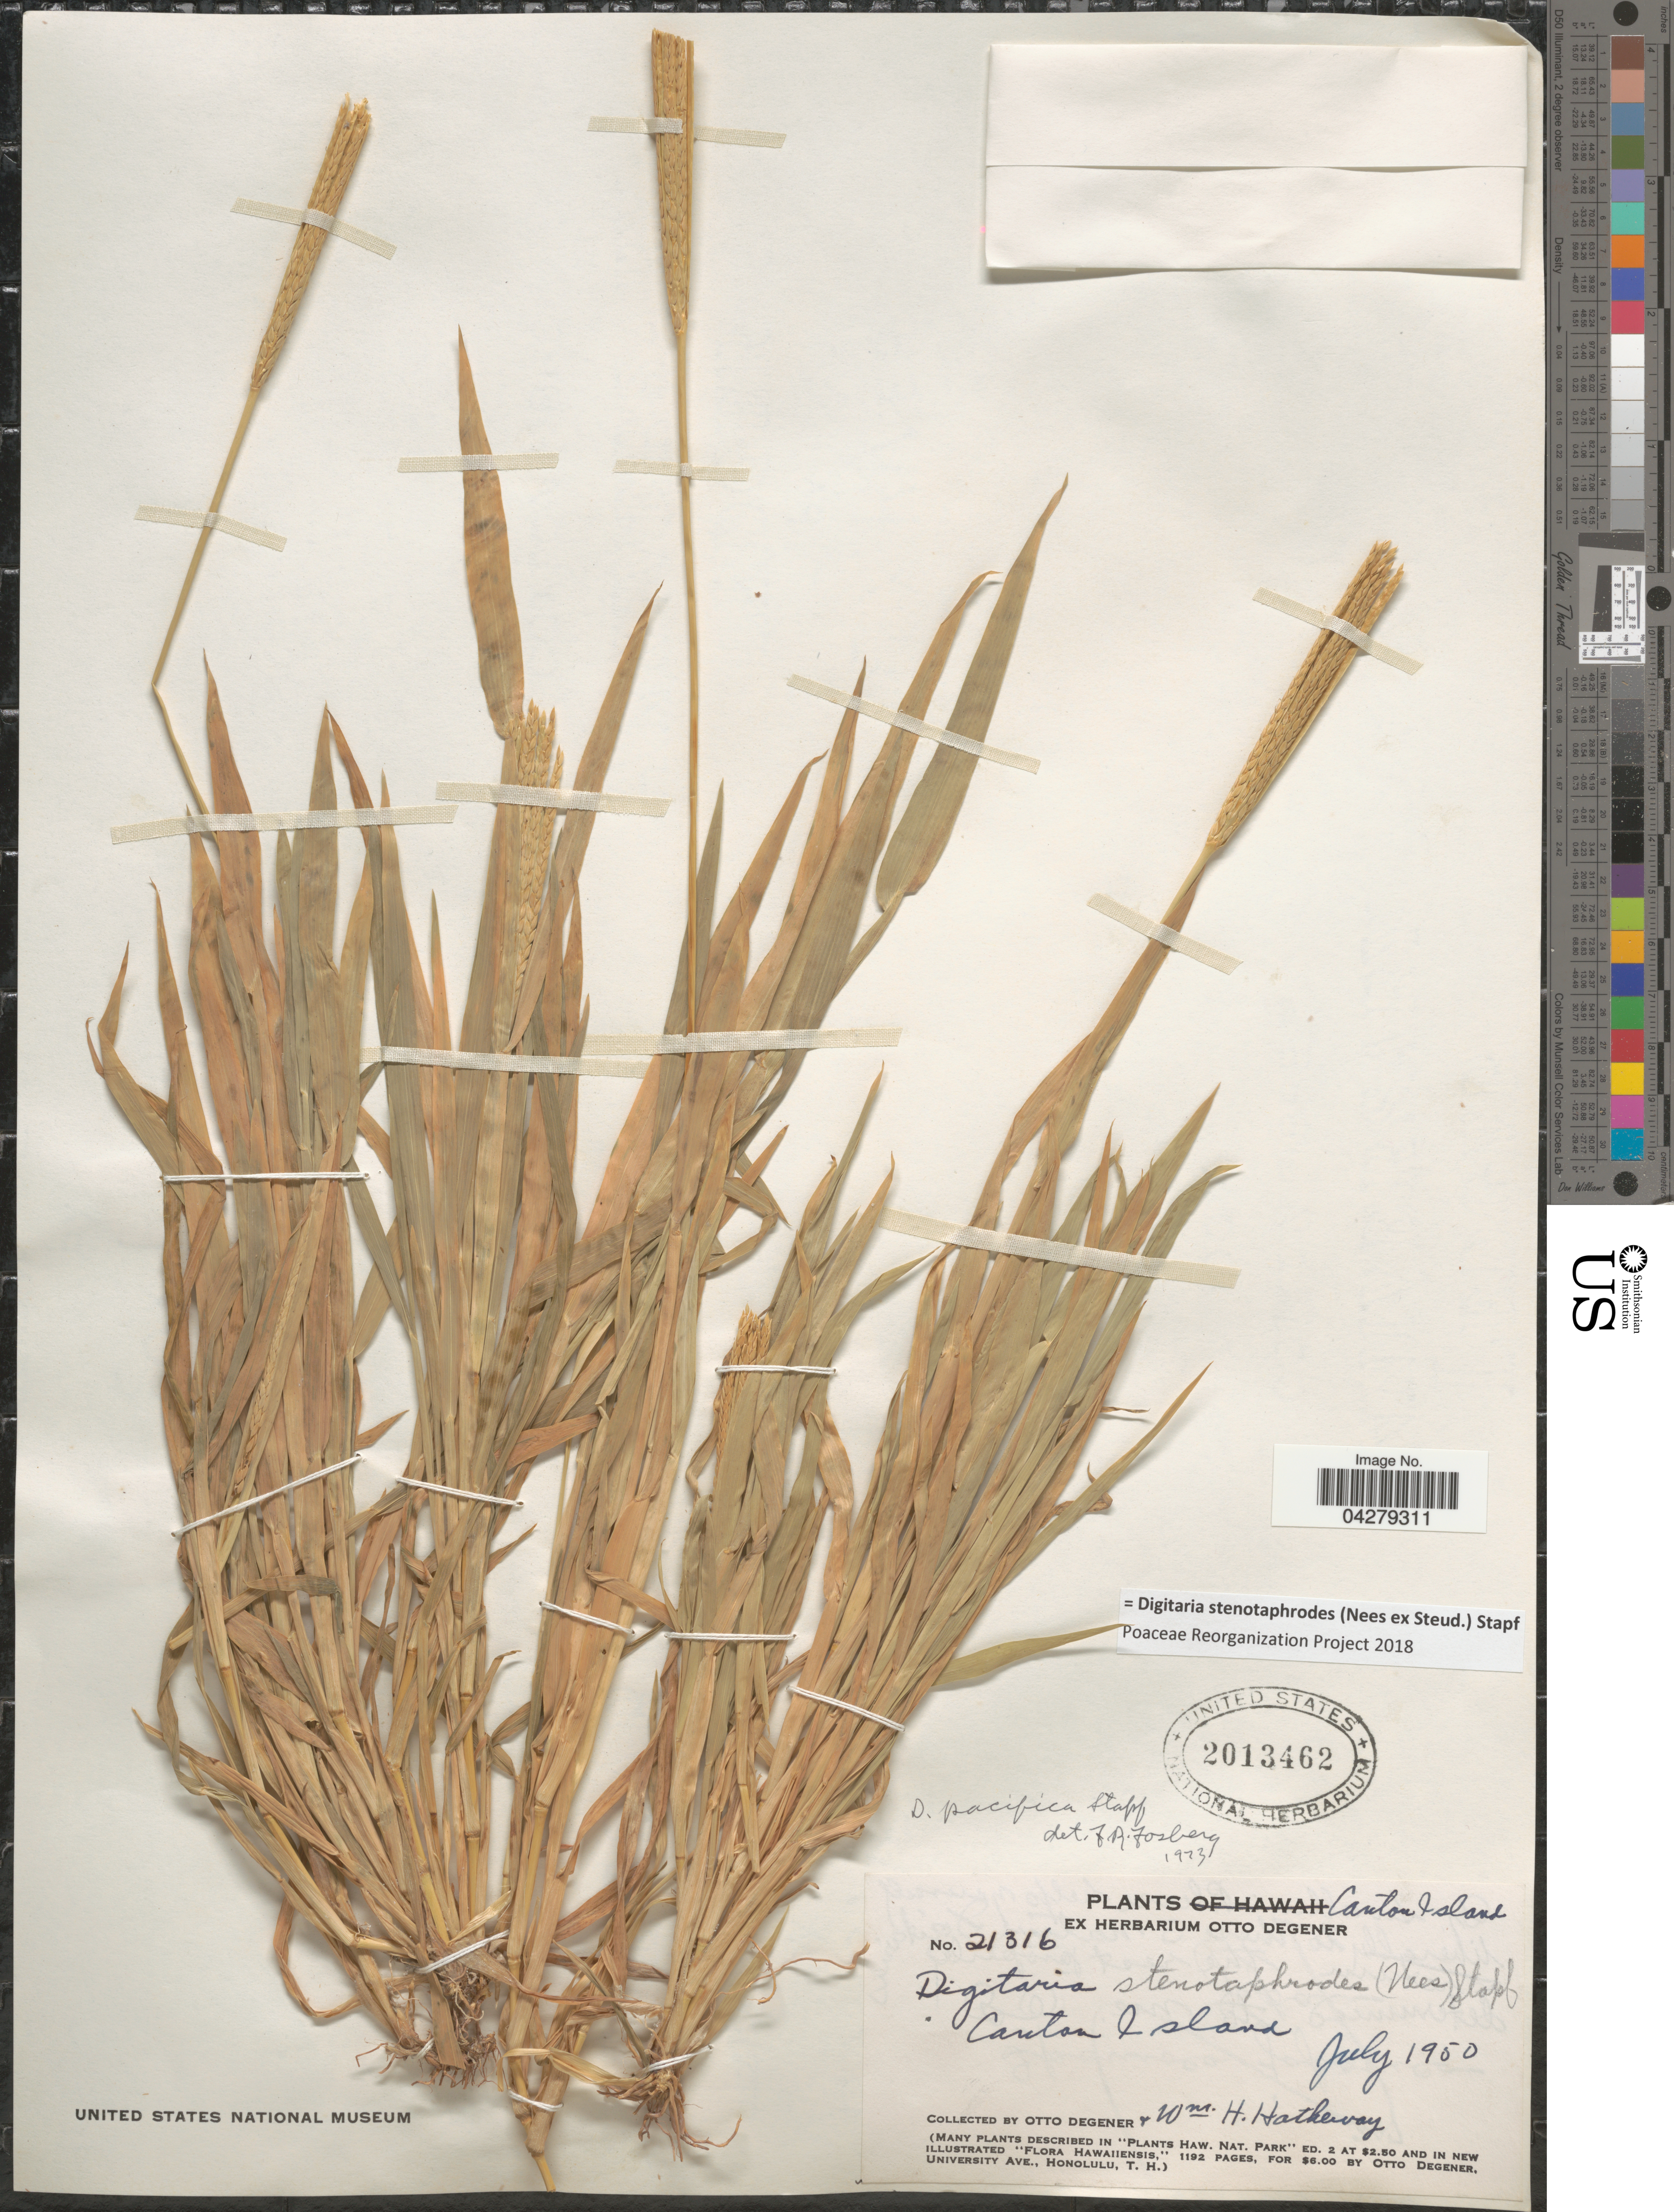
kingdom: Plantae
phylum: Tracheophyta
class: Liliopsida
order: Poales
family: Poaceae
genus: Digitaria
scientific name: Digitaria stenotaphrodes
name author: (Steud.) Stapf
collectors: O. Degener & W. H. Hatheway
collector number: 21316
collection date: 1950-07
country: Kiribati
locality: Canton Island.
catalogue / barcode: US 2013462